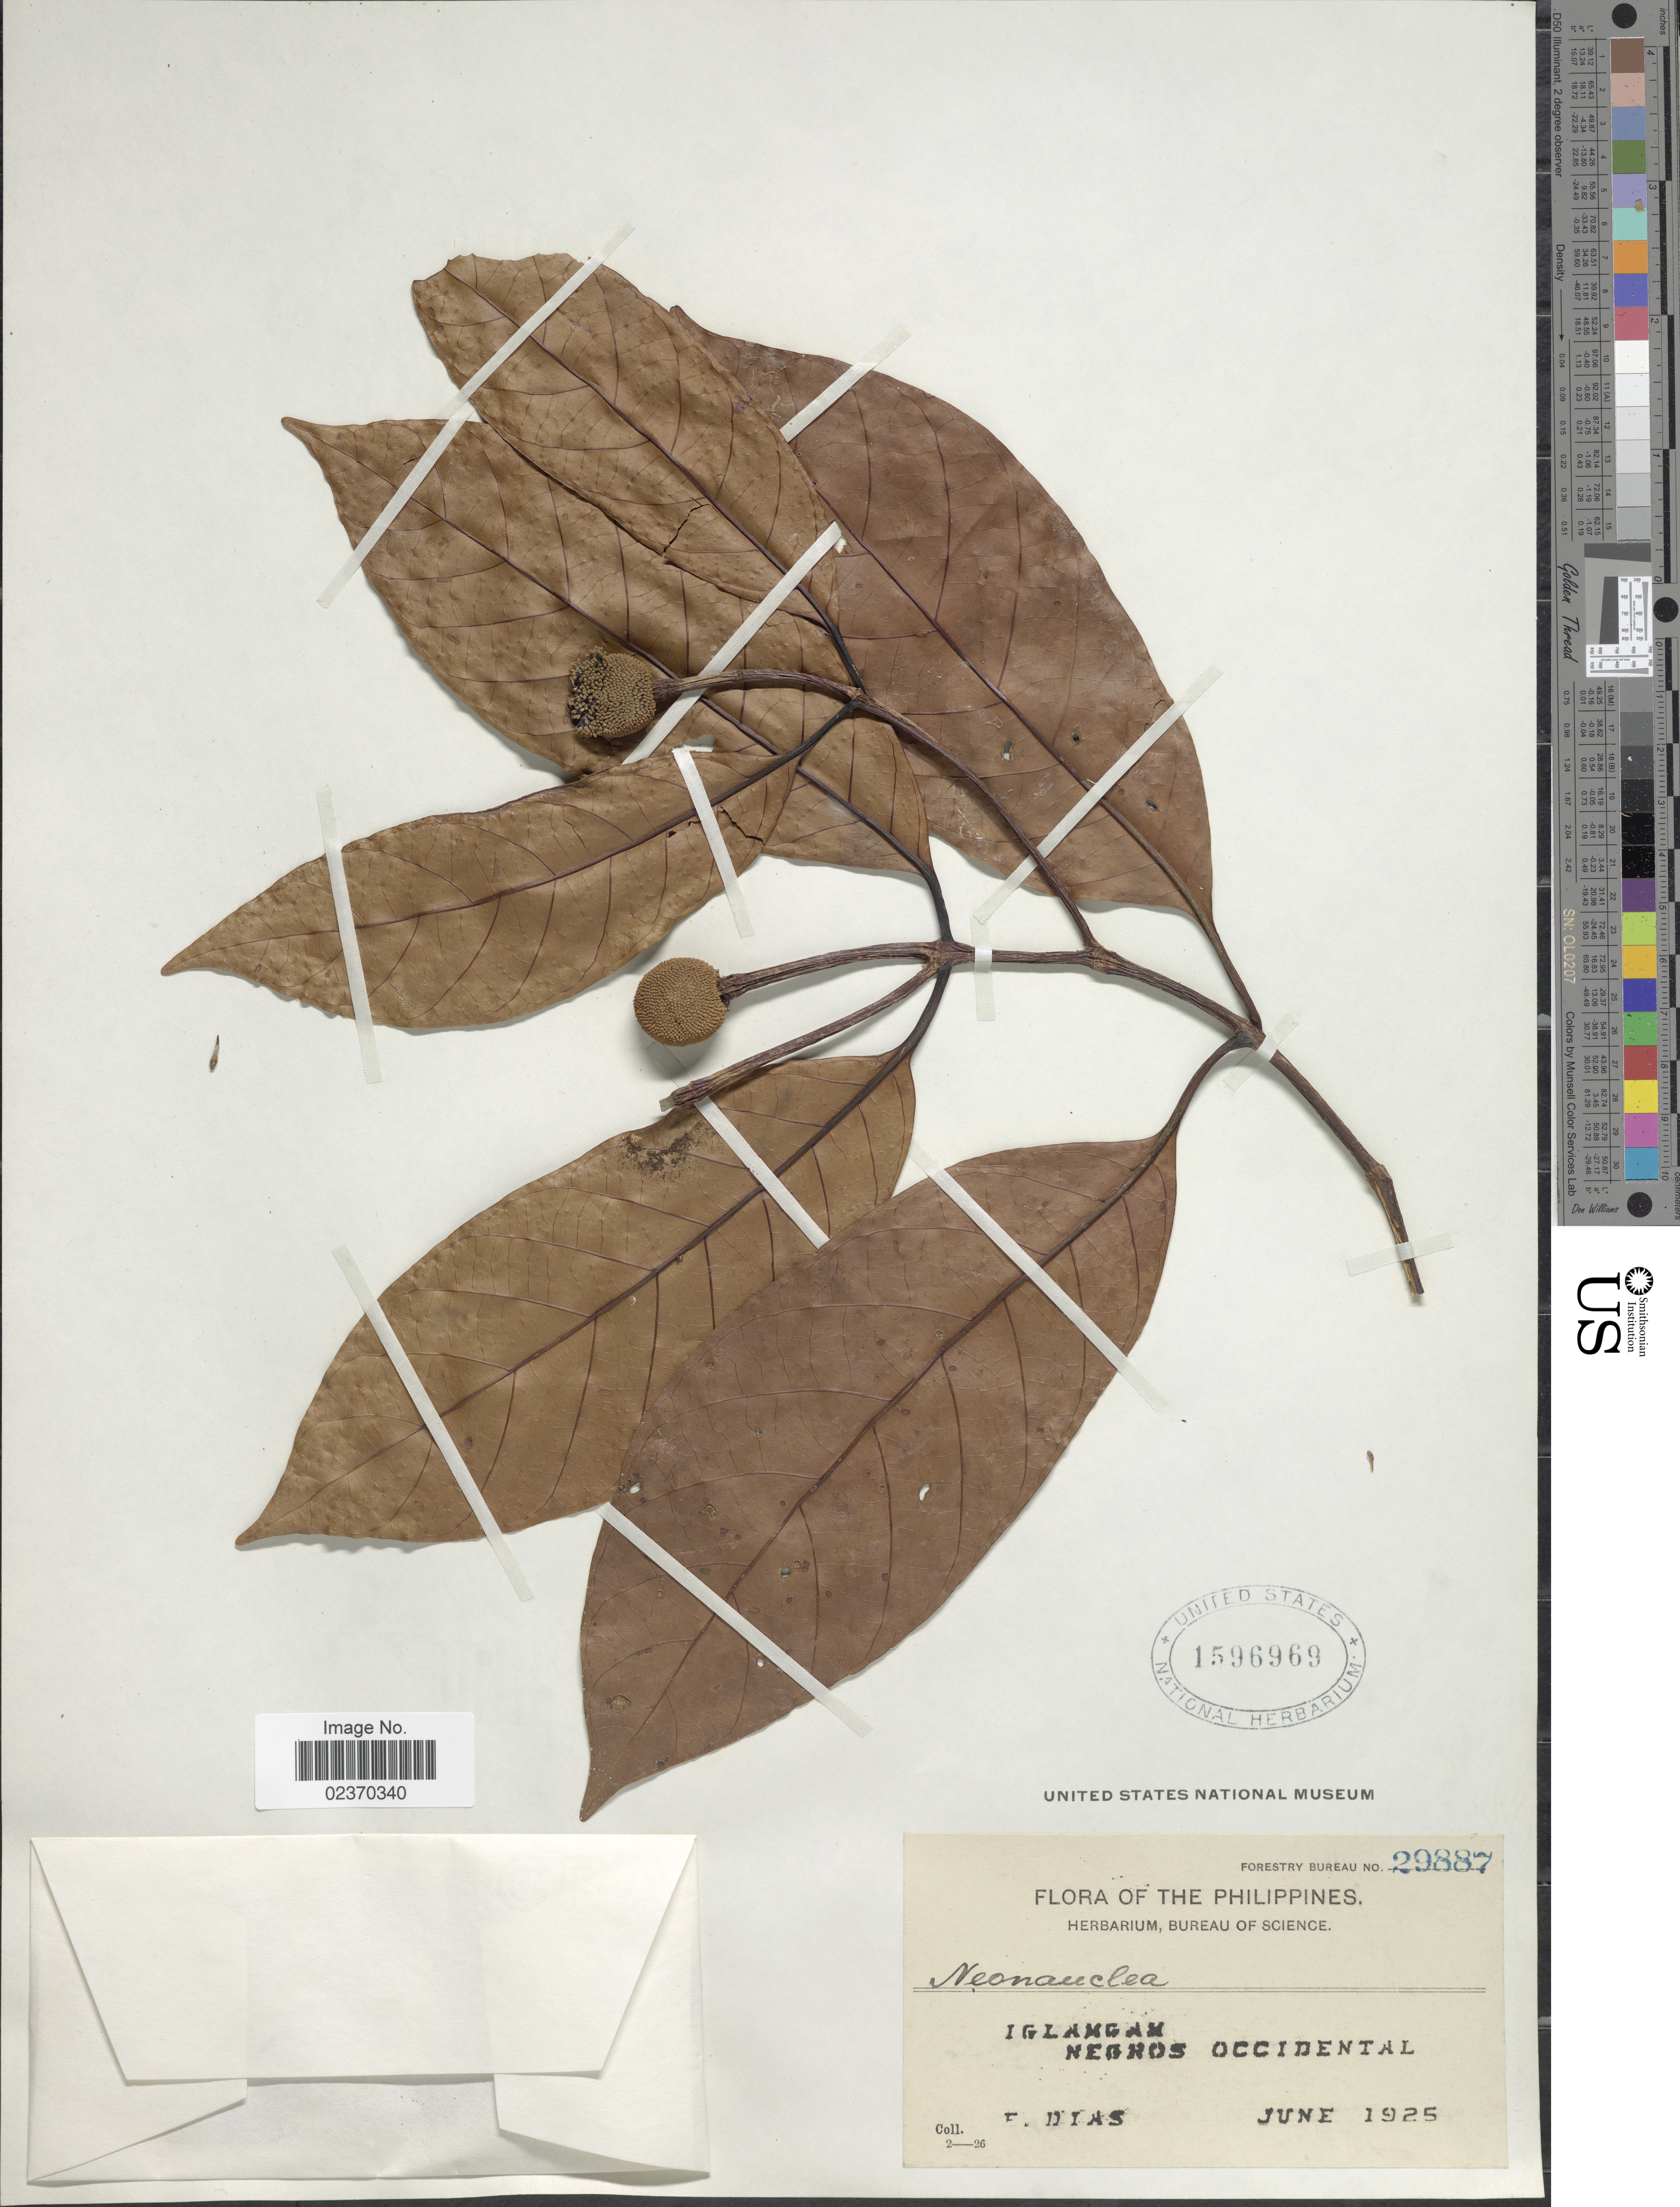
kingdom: Plantae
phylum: Tracheophyta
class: Magnoliopsida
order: Gentianales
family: Rubiaceae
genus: Neonauclea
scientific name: Neonauclea sp.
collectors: E. Dias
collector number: Forestry Bureau 29887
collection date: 1925-06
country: Philippines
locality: Iglangan, Negros Occidental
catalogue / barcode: US 1596969